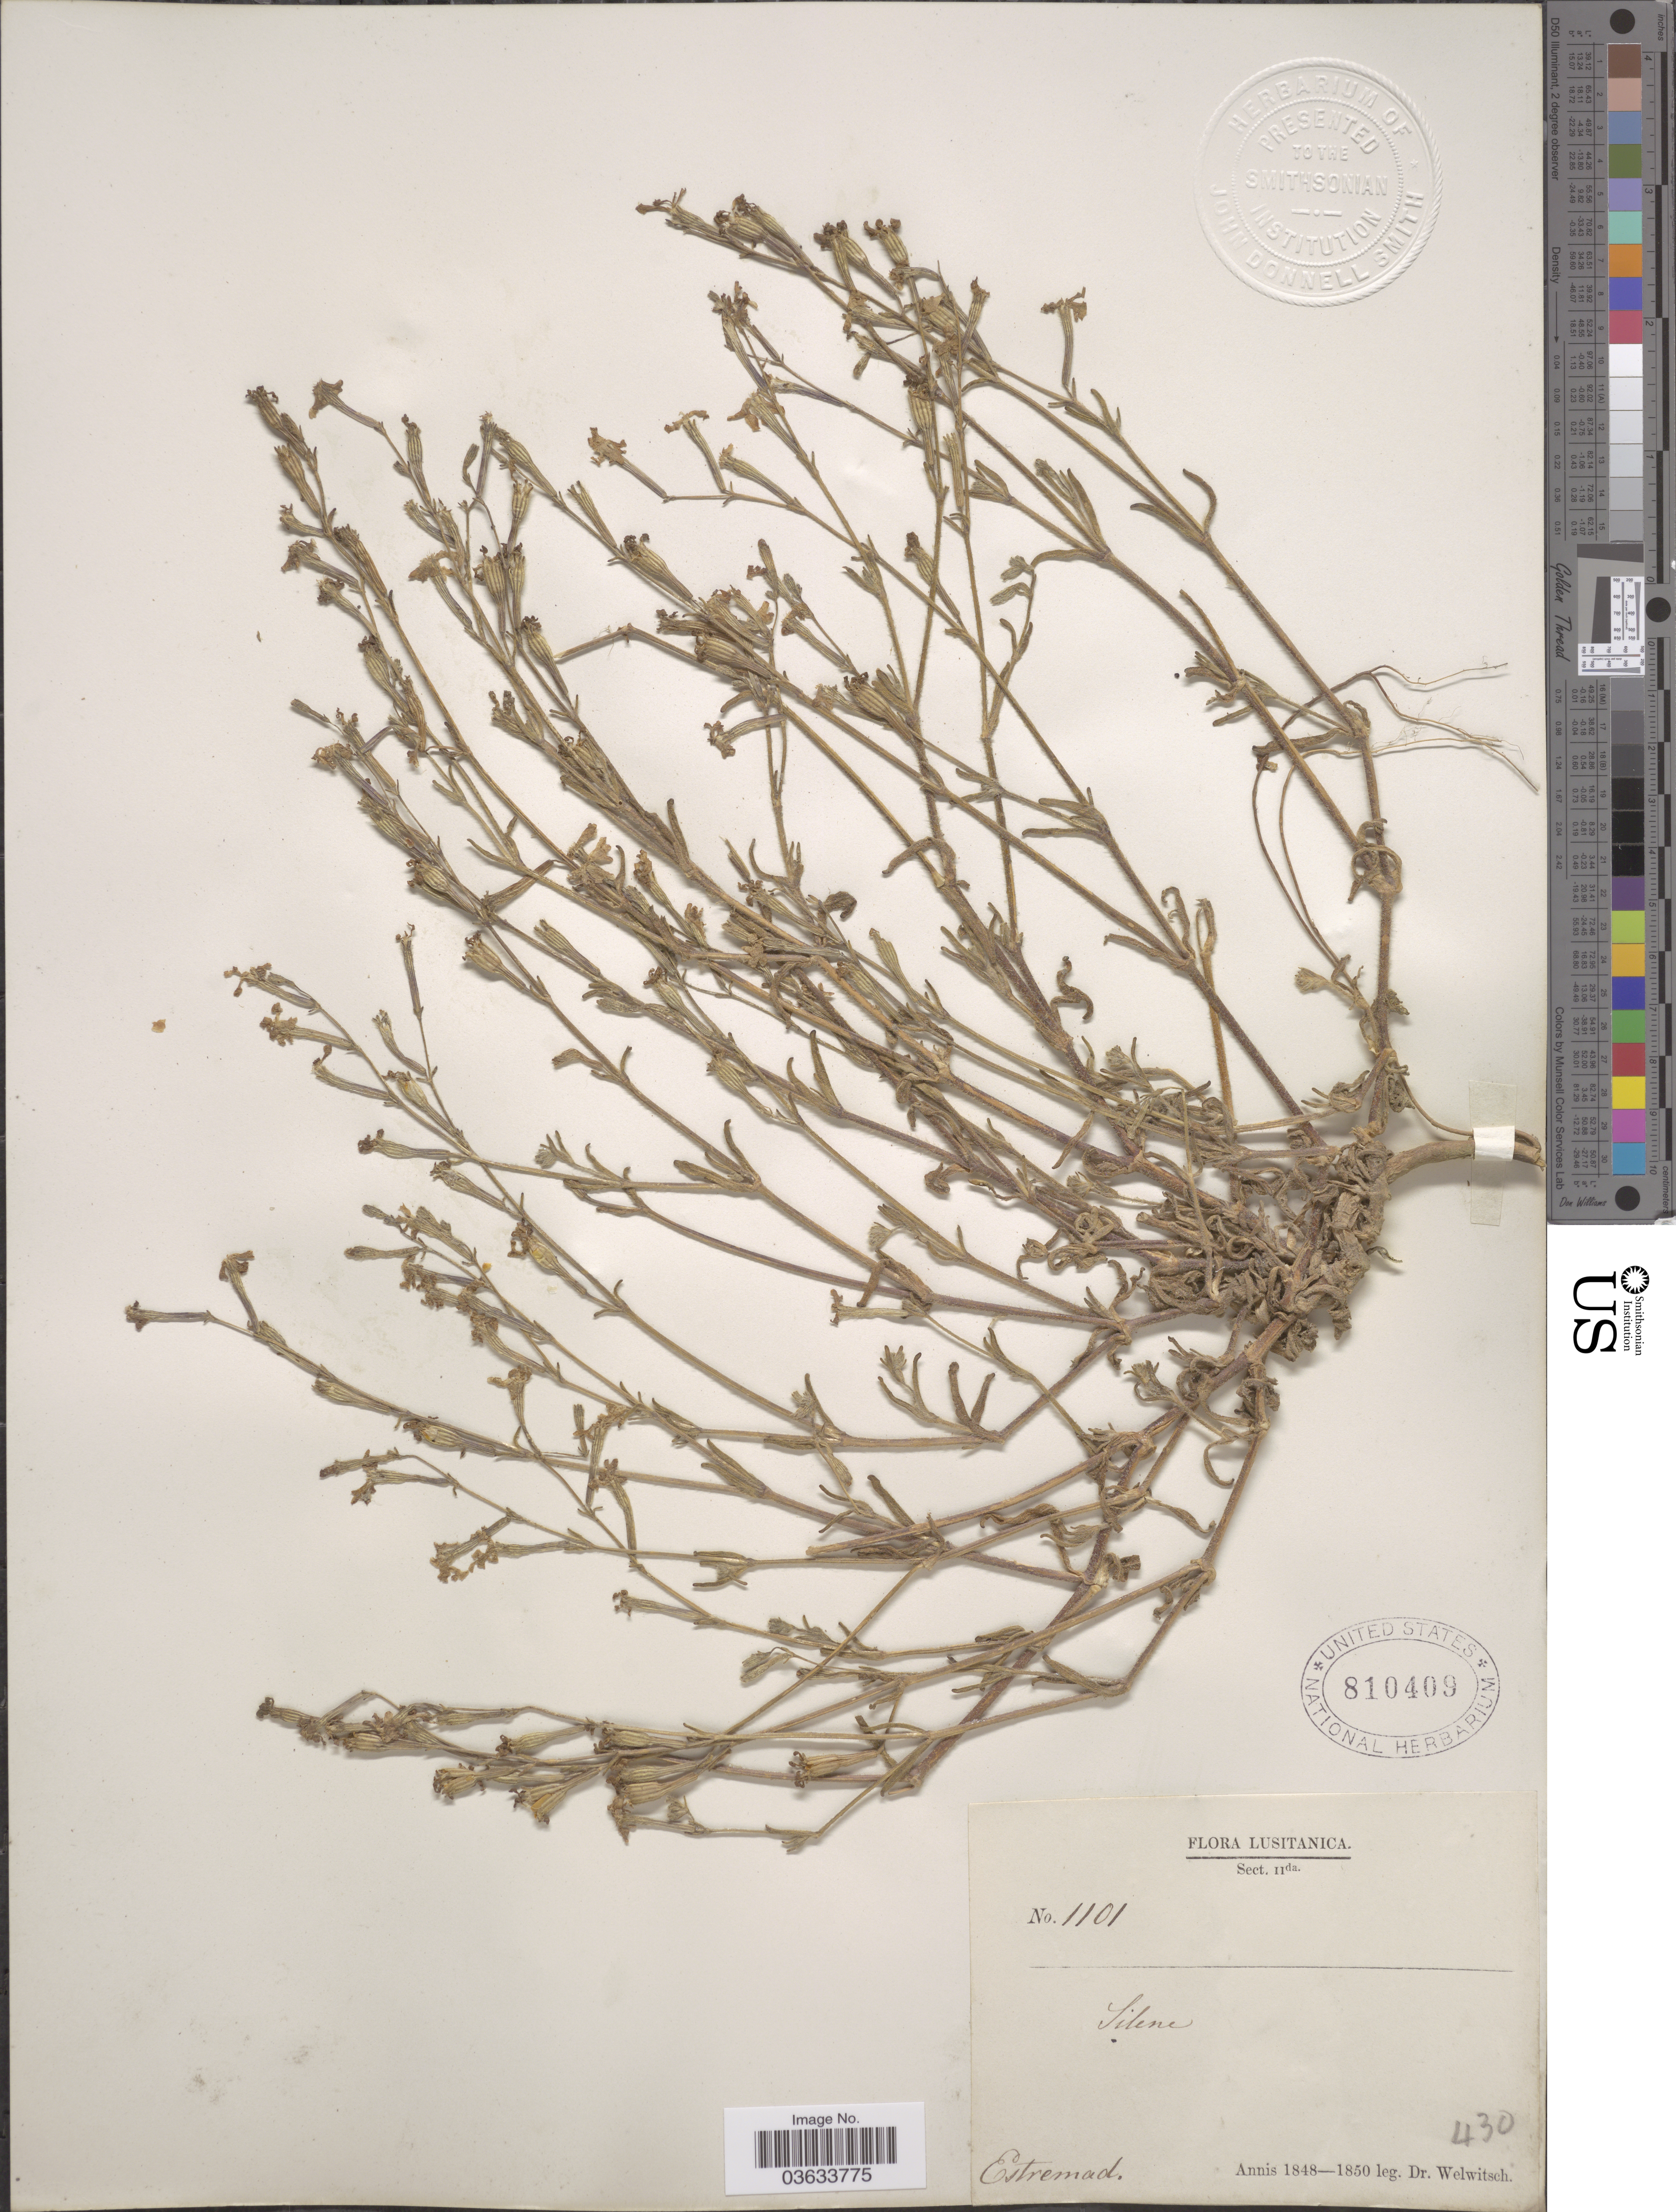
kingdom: Plantae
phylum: Tracheophyta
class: Magnoliopsida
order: Caryophyllales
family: Caryophyllaceae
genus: Silene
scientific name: Silene sp.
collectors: -. Welwitsch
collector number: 1101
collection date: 1848/1850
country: Portugal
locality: Lusitanica. Estremad.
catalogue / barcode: US 810409